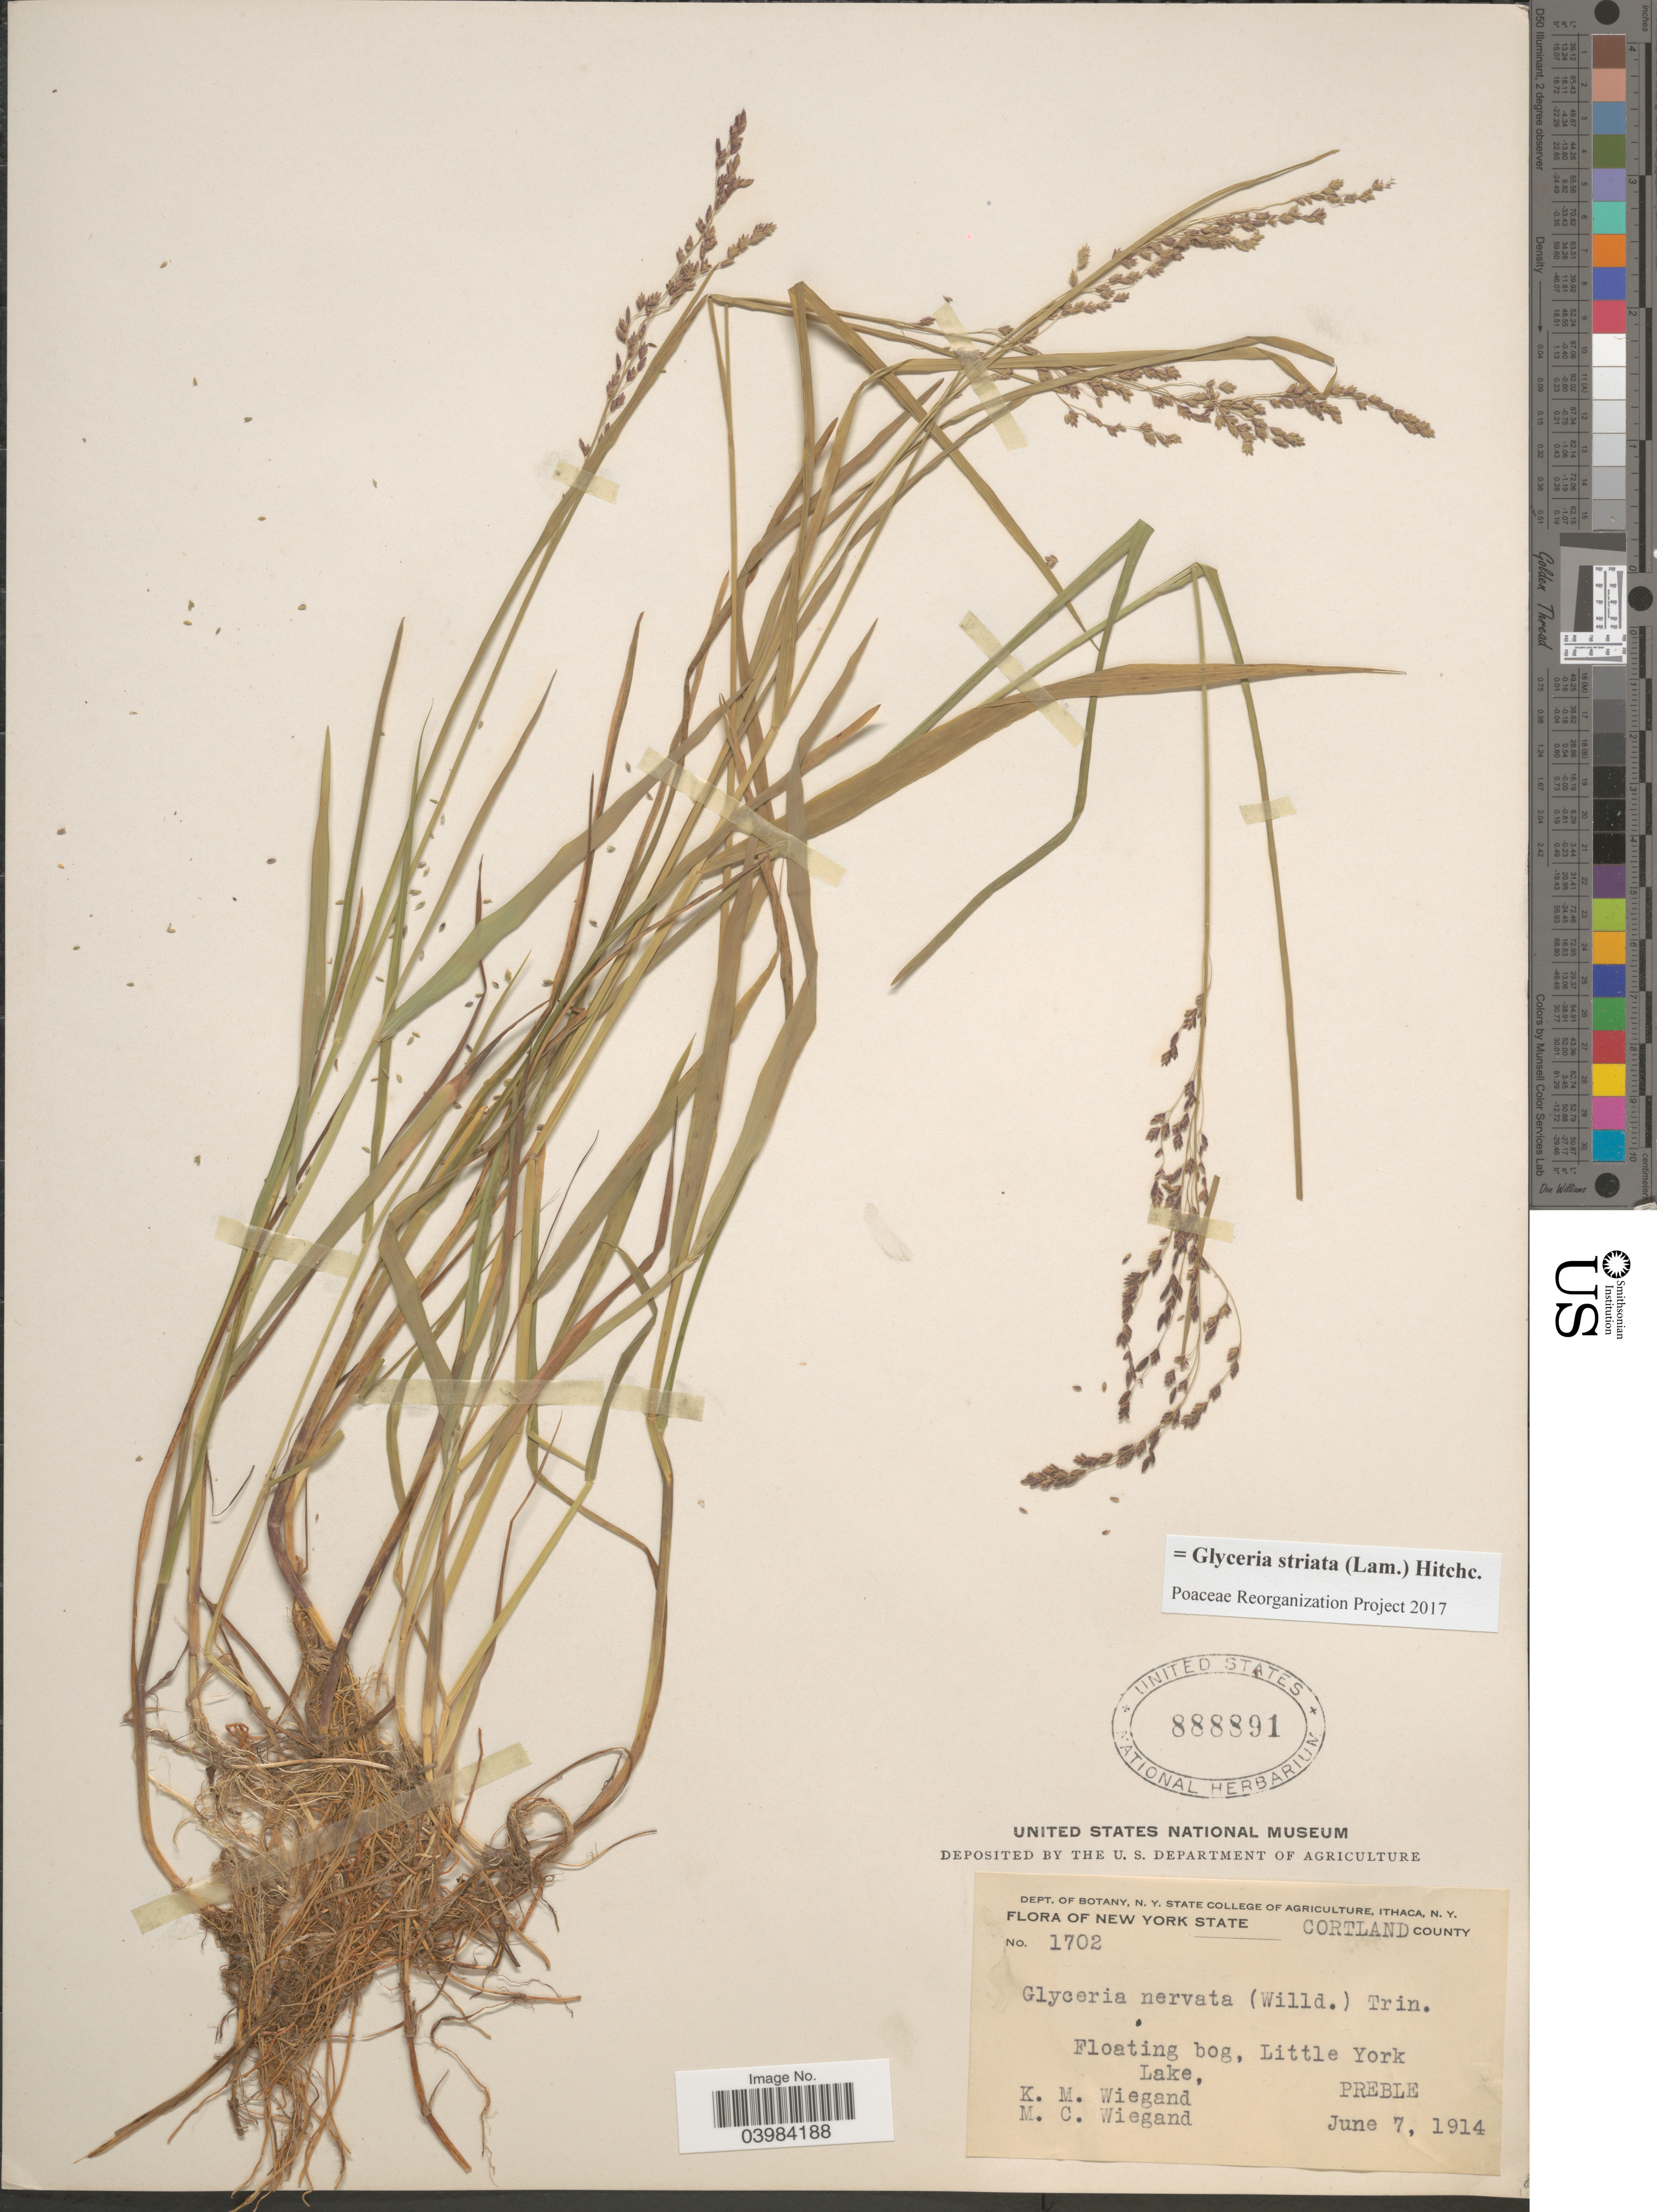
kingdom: Plantae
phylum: Tracheophyta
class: Liliopsida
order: Poales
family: Poaceae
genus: Glyceria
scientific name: Glyceria striata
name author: (Lam.) Hitchc.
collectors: K. M. Wiegand & M. Wiegand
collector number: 1702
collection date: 1914-06-07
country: United States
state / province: New York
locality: Cortland County. Floating bog, Little York Lake, Preble.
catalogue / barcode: US 888891